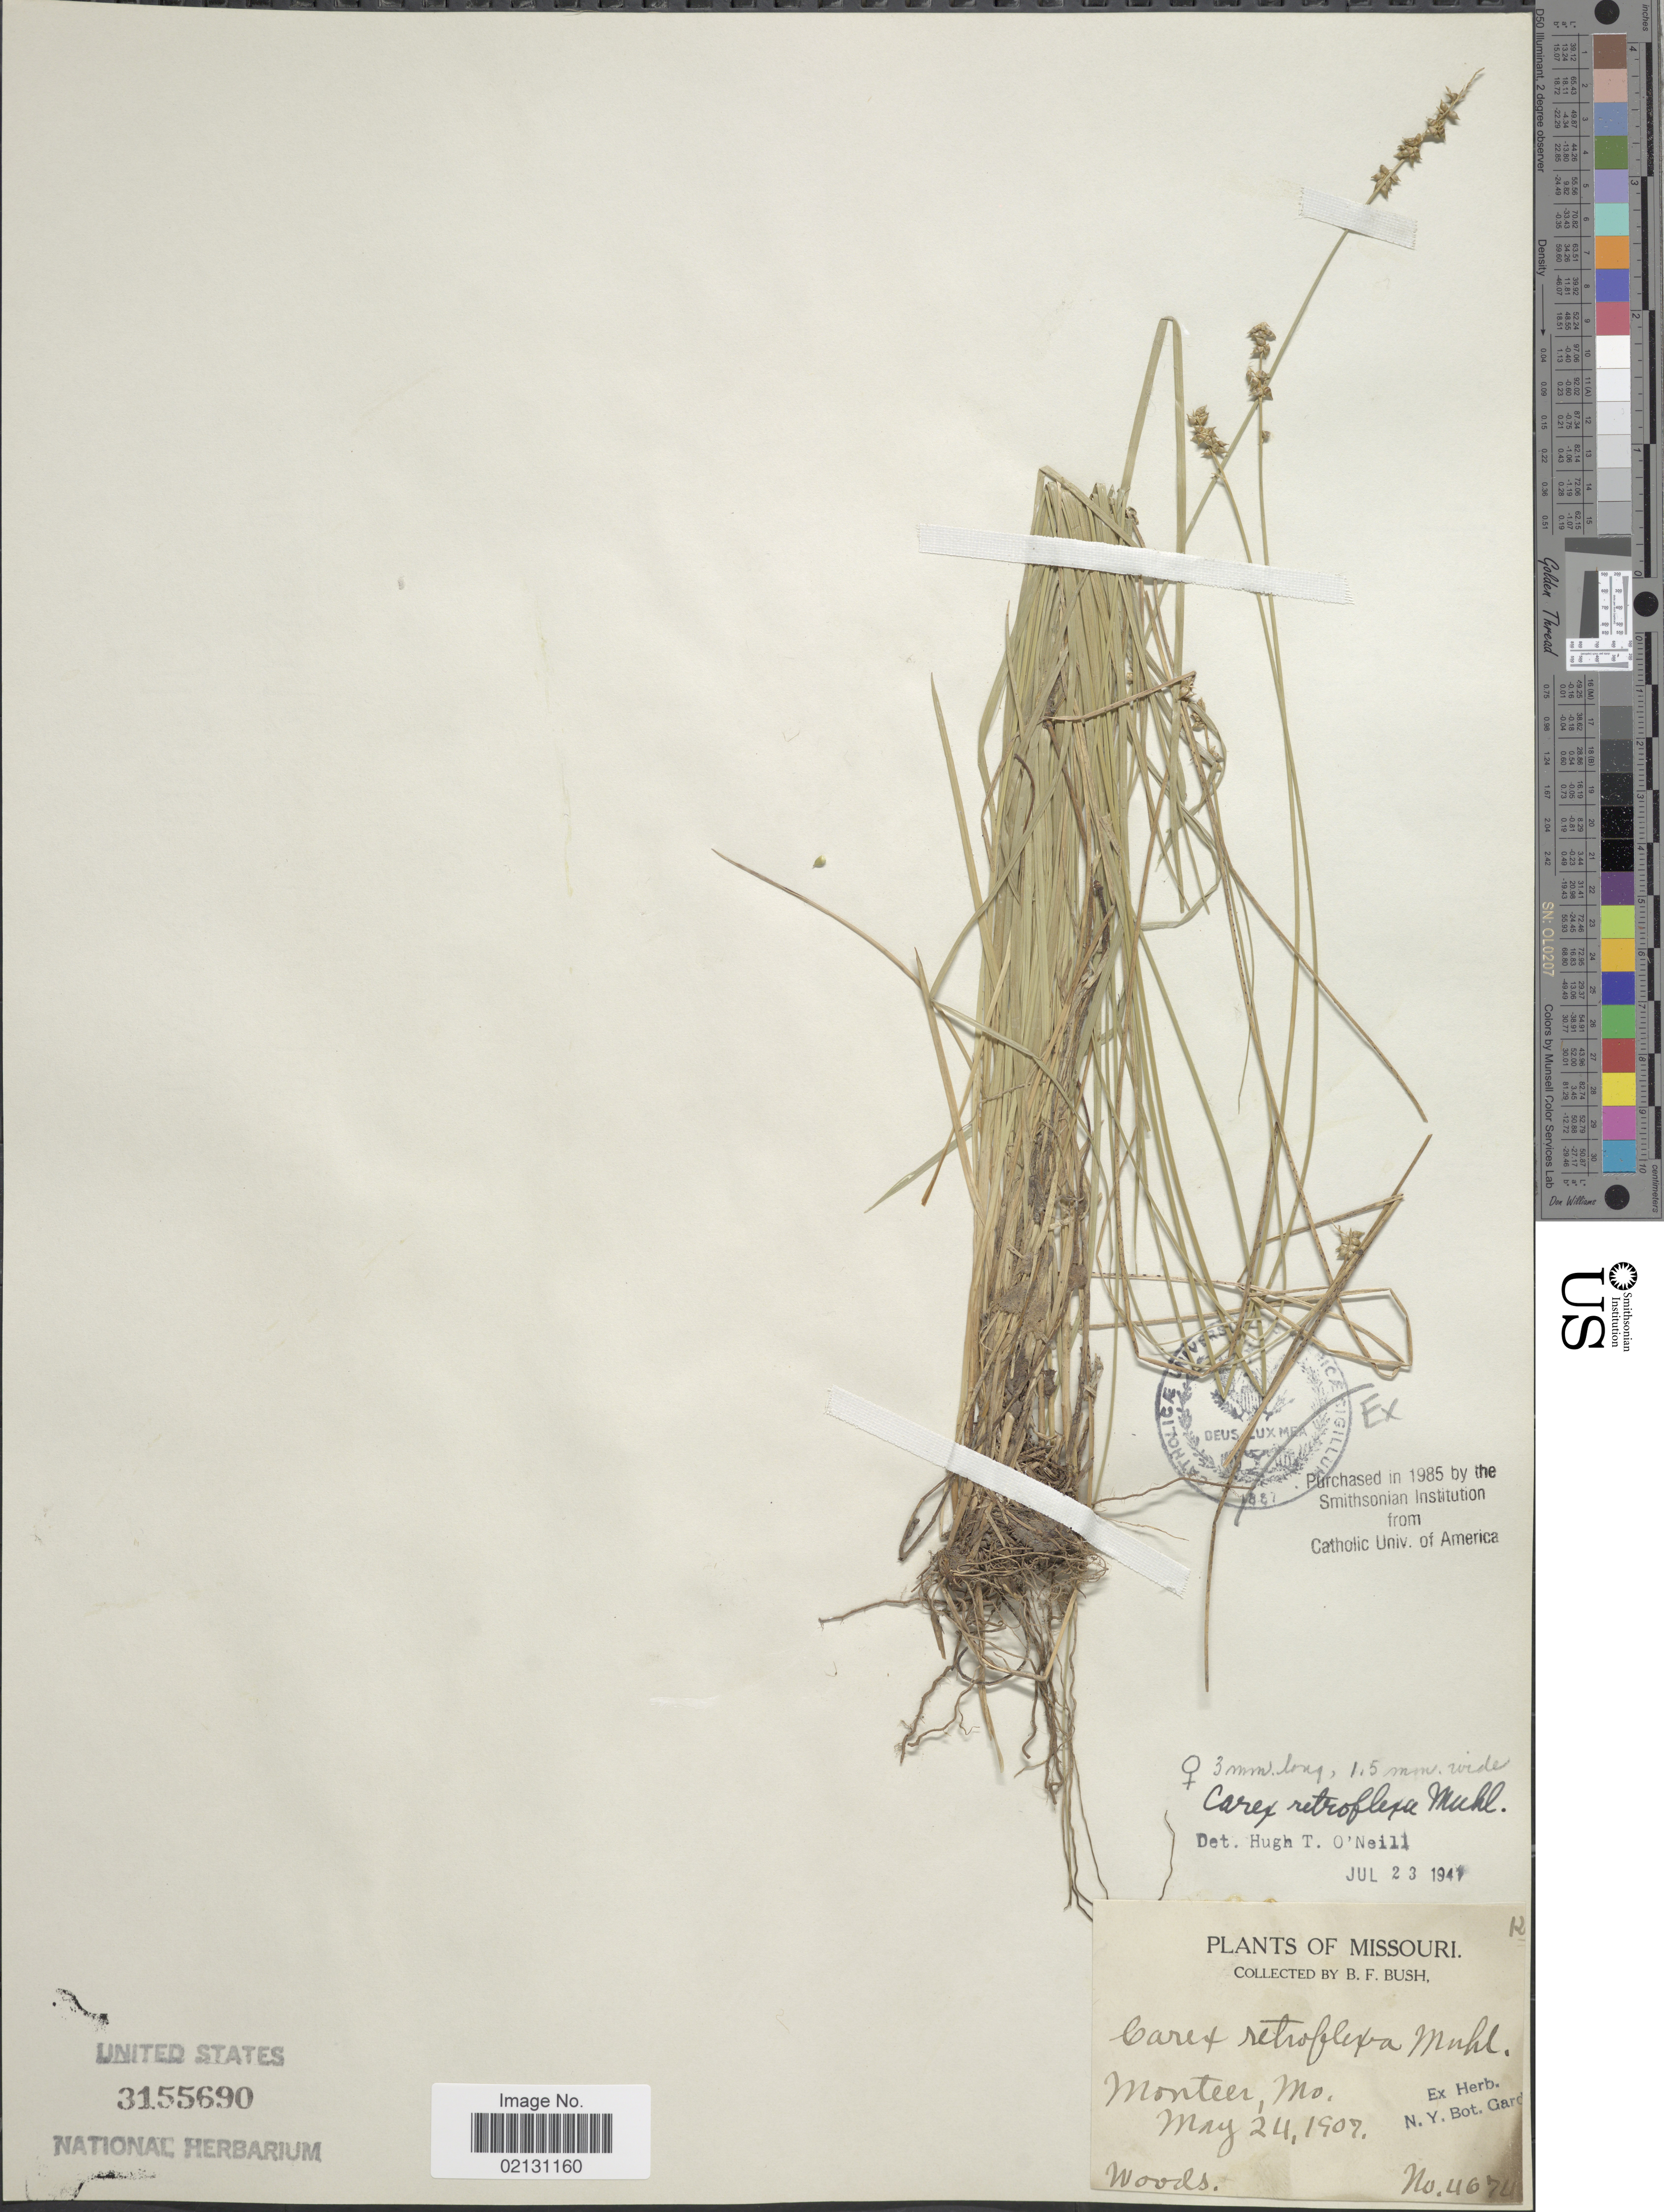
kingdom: Plantae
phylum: Tracheophyta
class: Liliopsida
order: Poales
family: Cyperaceae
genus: Carex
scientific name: Carex retroflexa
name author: Muhl. ex Willd.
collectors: B. F. Bush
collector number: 4674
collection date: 1907-05-24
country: United States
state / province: Missouri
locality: Monteer, Woods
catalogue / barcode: US 3155690